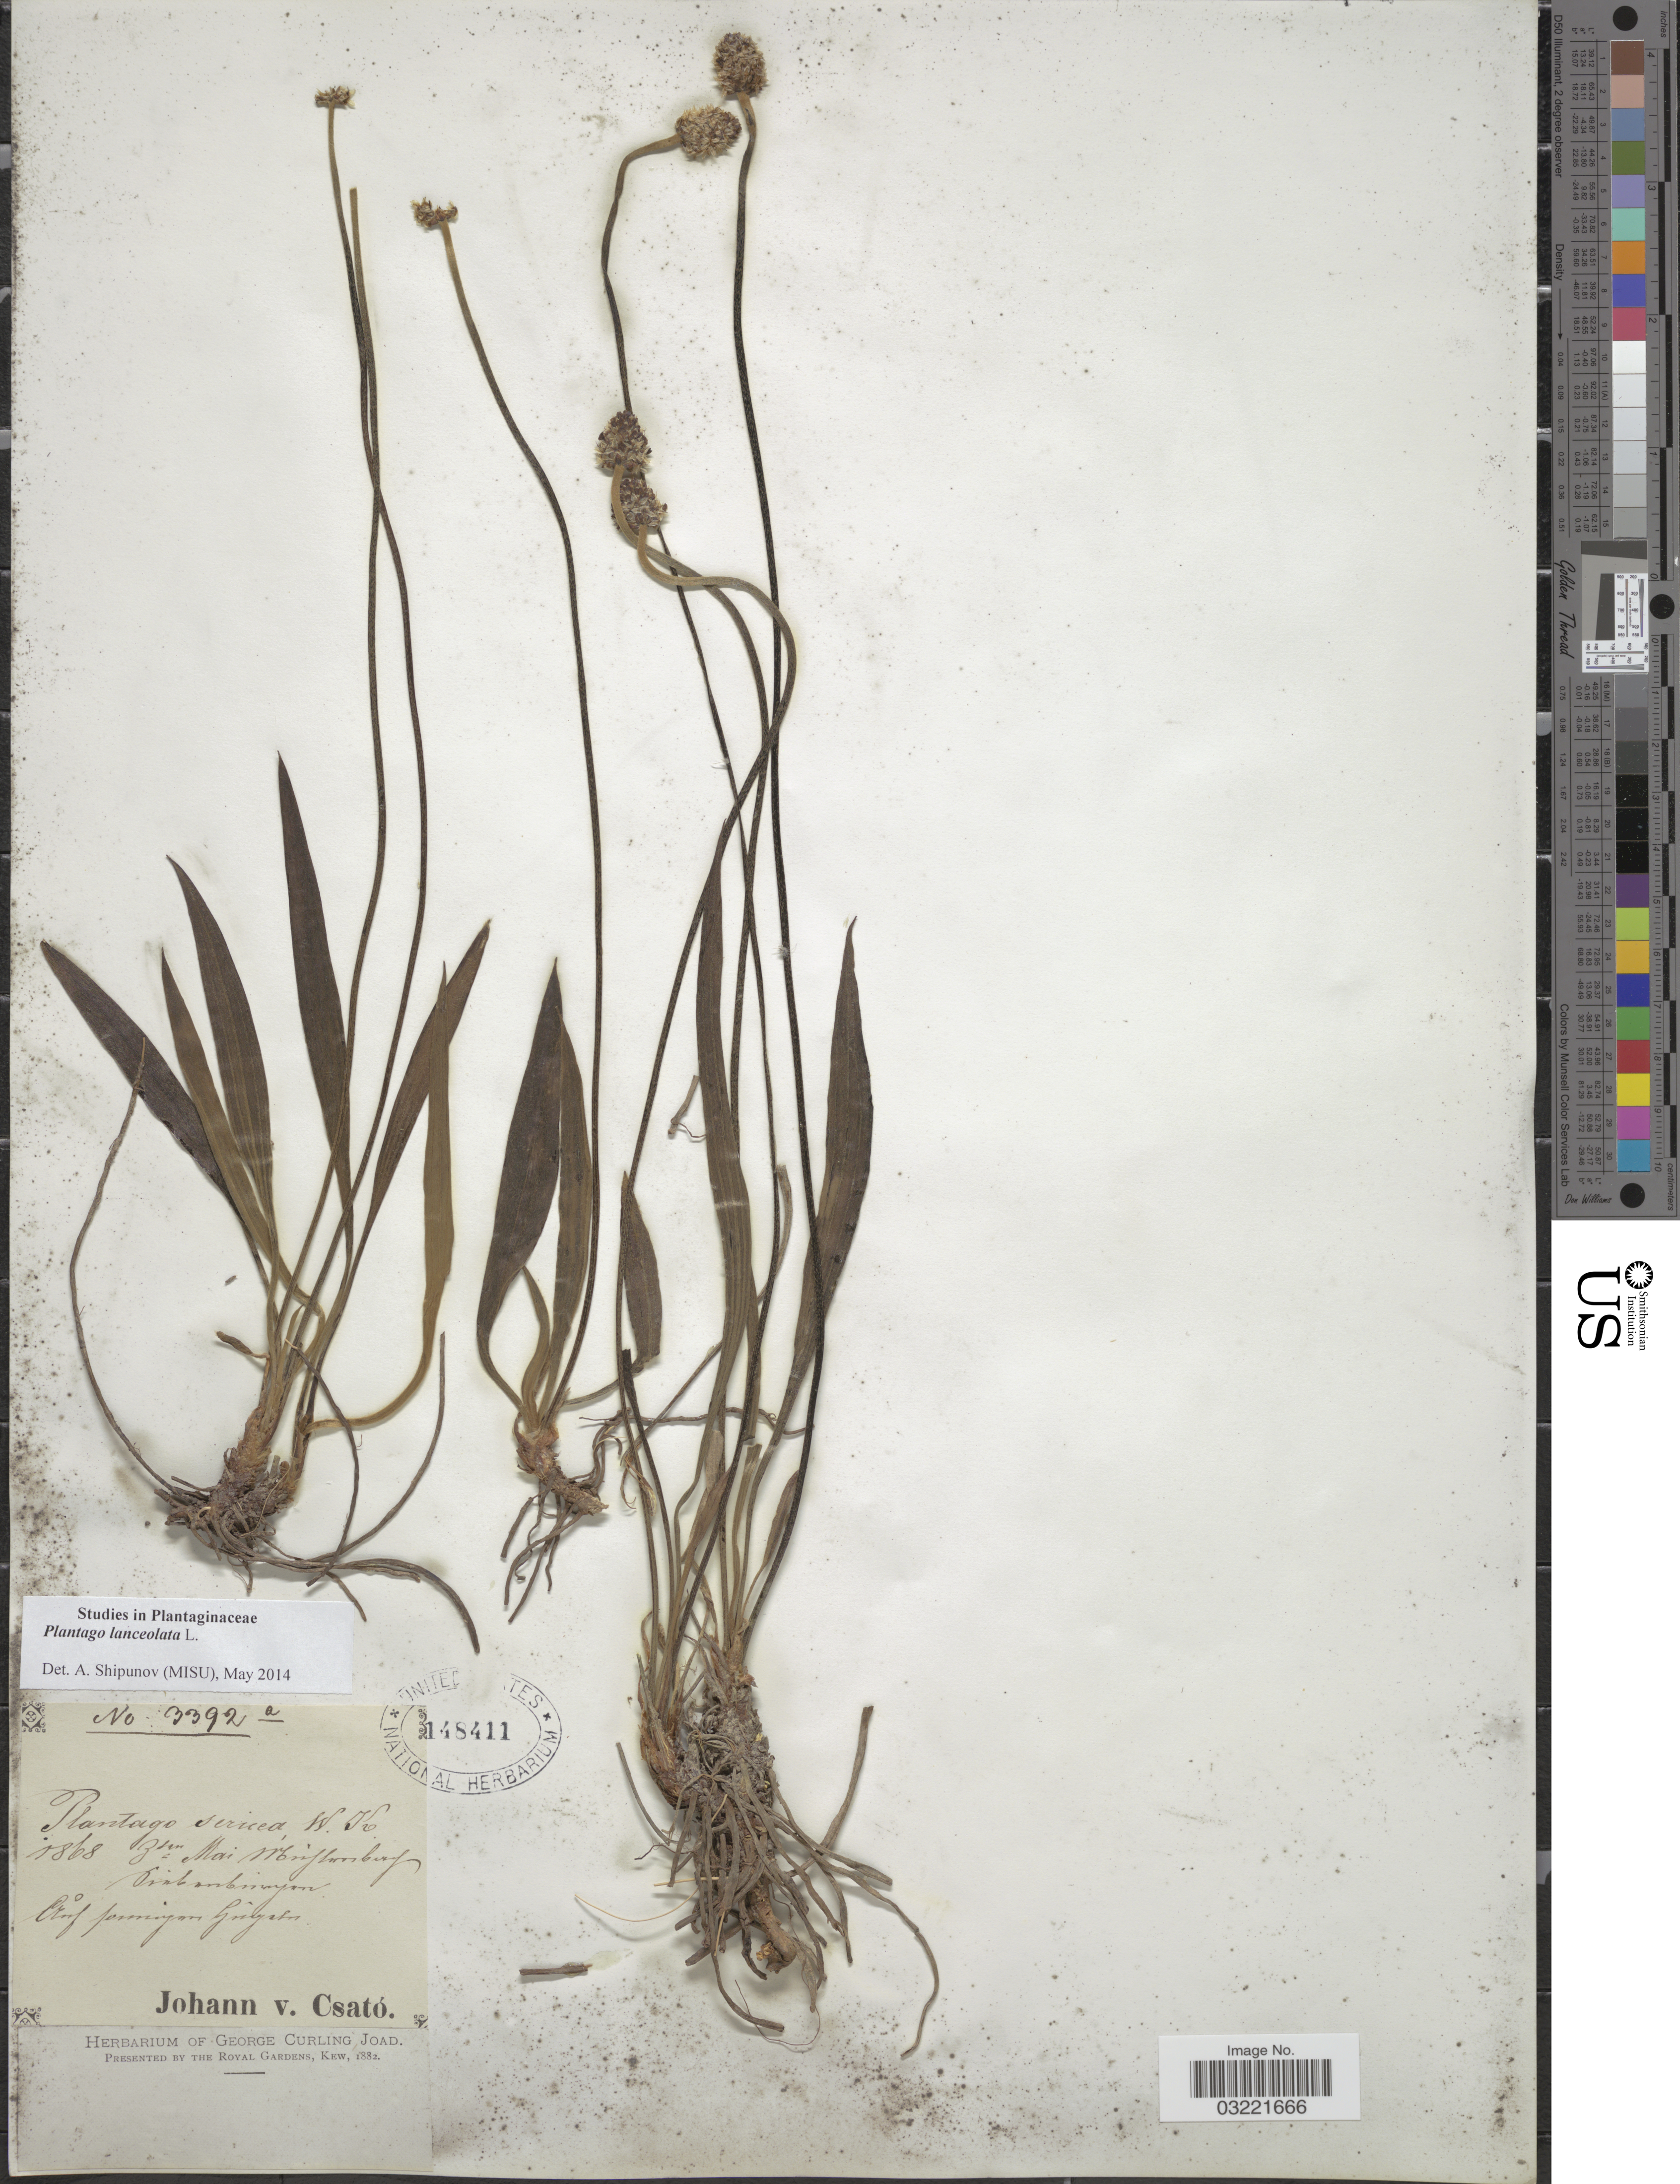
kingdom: Plantae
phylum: Tracheophyta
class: Magnoliopsida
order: Lamiales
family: Plantaginaceae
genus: Plantago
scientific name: Plantago lanceolata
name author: L.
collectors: J. Csató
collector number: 3392a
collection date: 1868-05-03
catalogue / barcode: US 148411